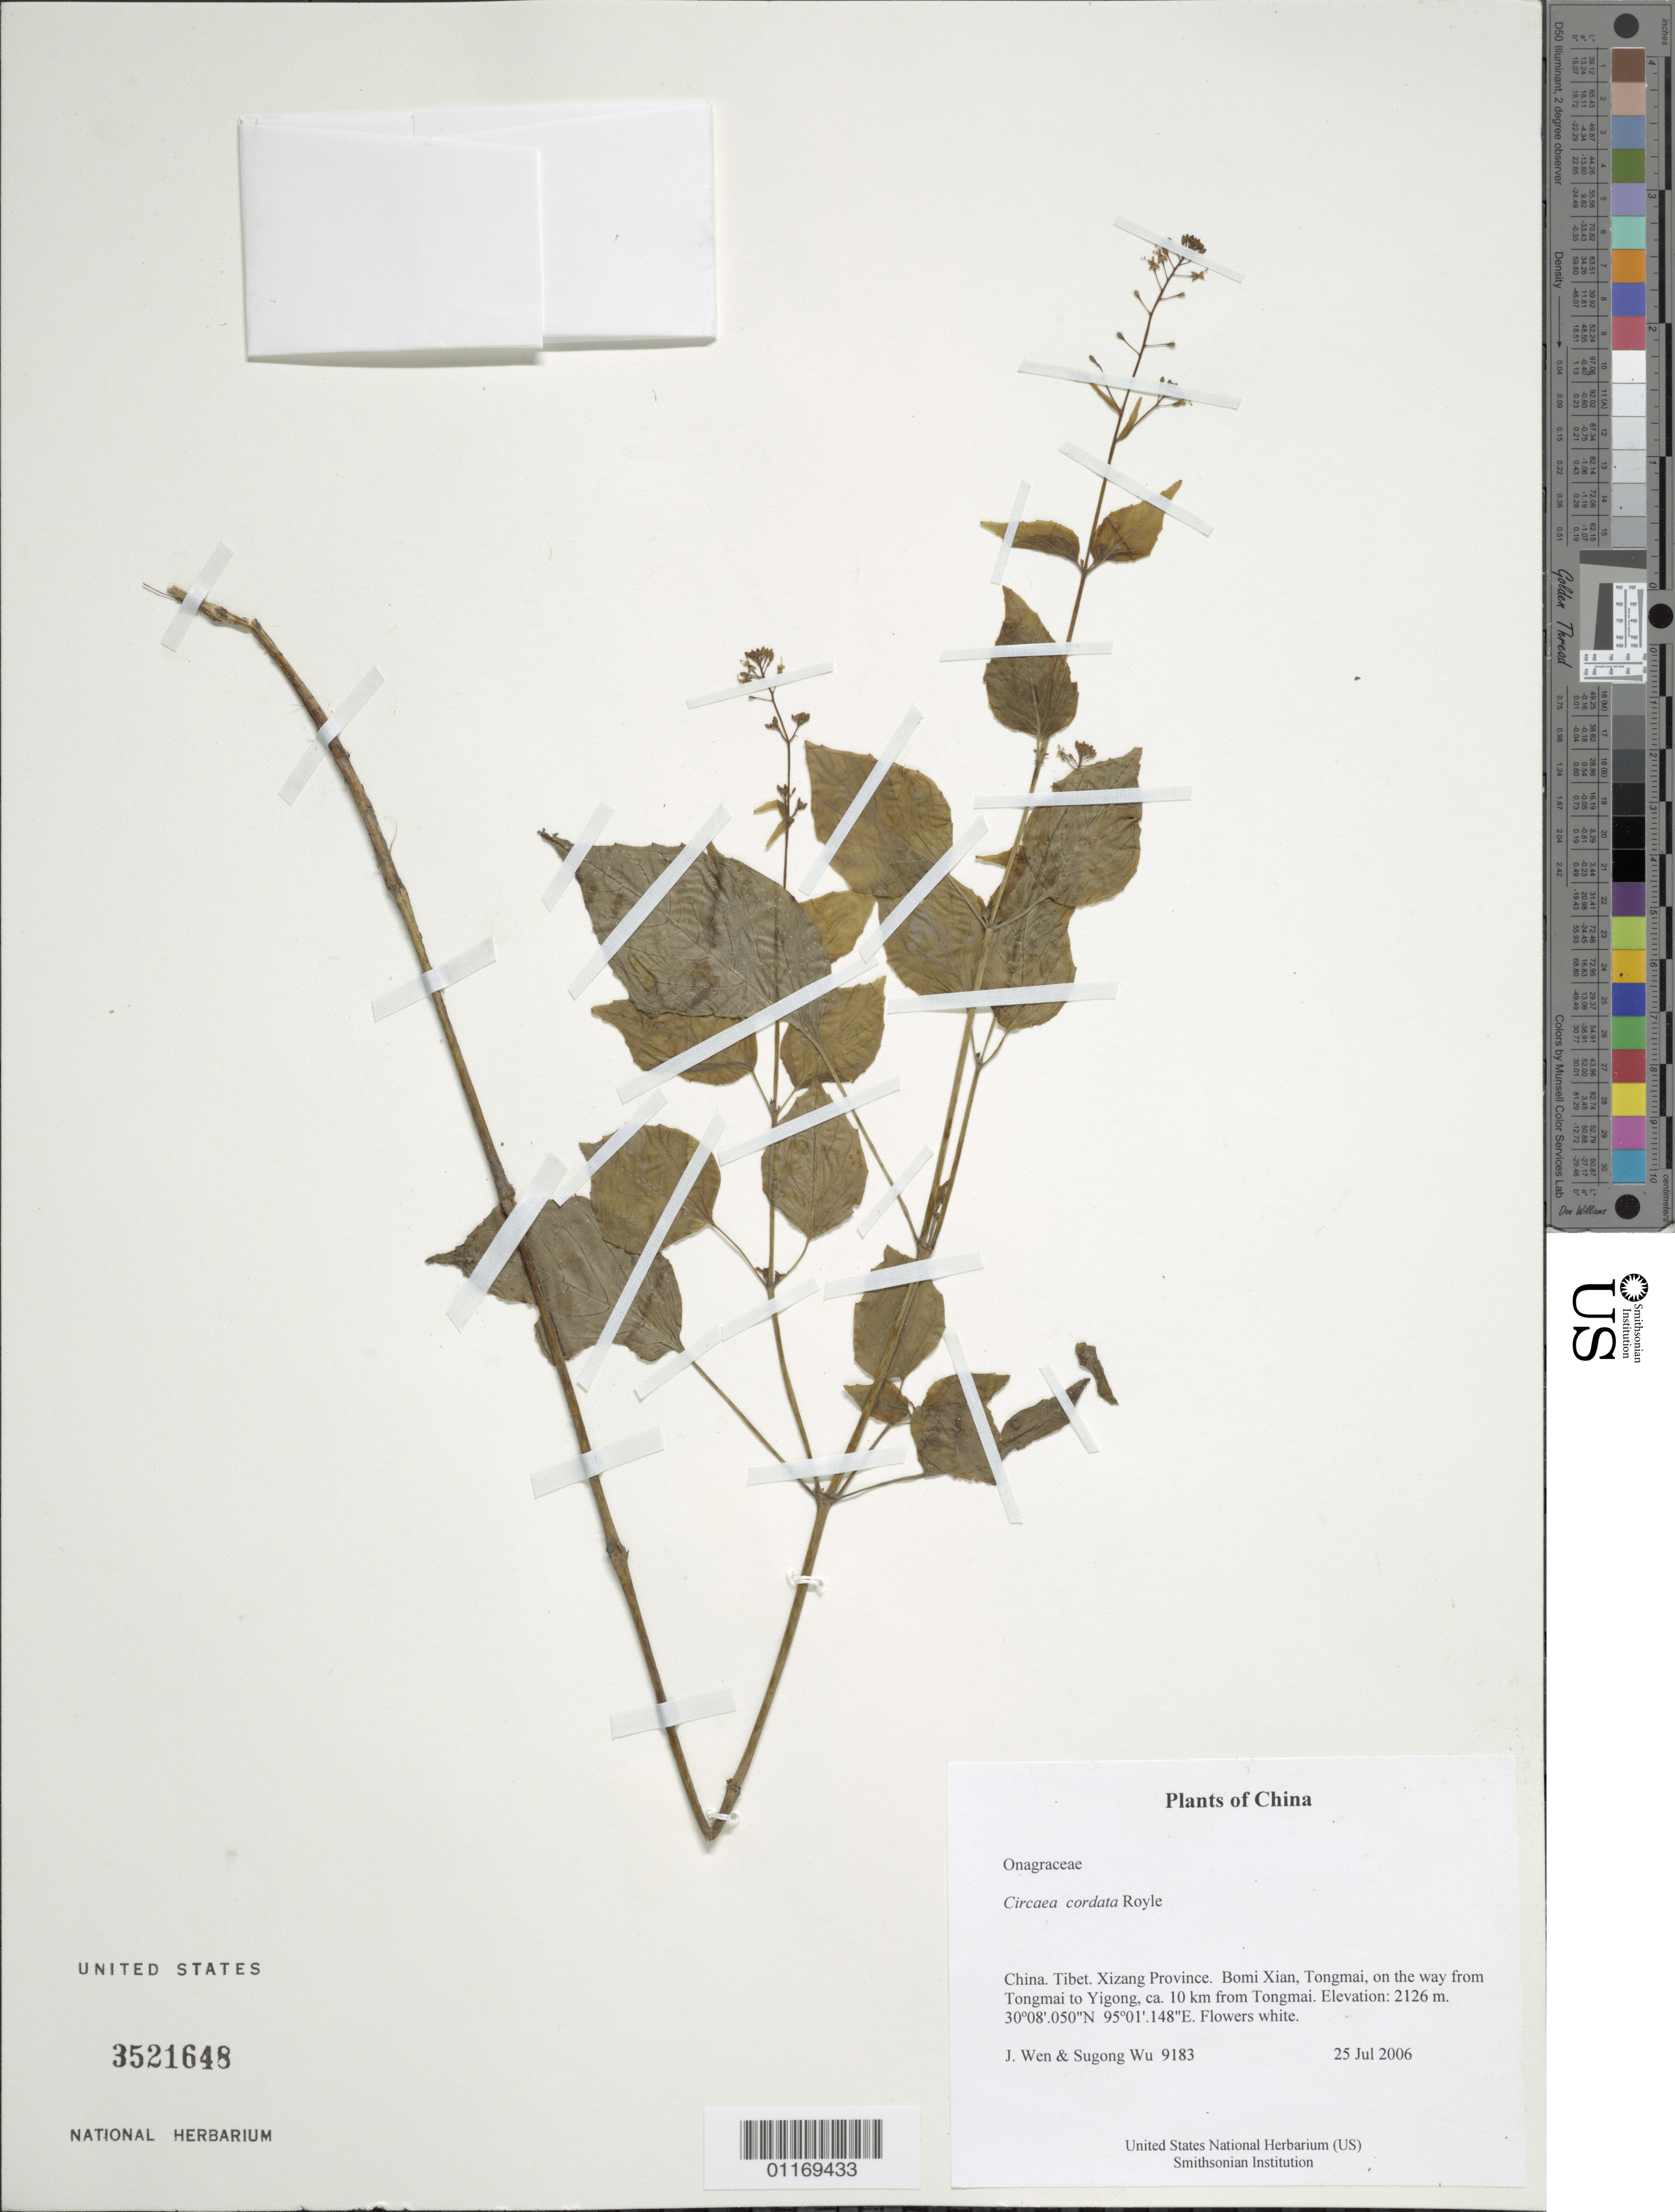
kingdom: Plantae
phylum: Tracheophyta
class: Magnoliopsida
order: Myrtales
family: Onagraceae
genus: Circaea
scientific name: Circaea cordata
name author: Royle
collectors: J. Wen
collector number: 9183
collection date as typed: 25 Jul 2006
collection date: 2006-07-25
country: China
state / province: Xizang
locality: Xizang Province. Bomi Xian, Tongmai, on the way from Tongmai to Yigong, ca. 10 km from Tongmai.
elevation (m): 2126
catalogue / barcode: US 3521648